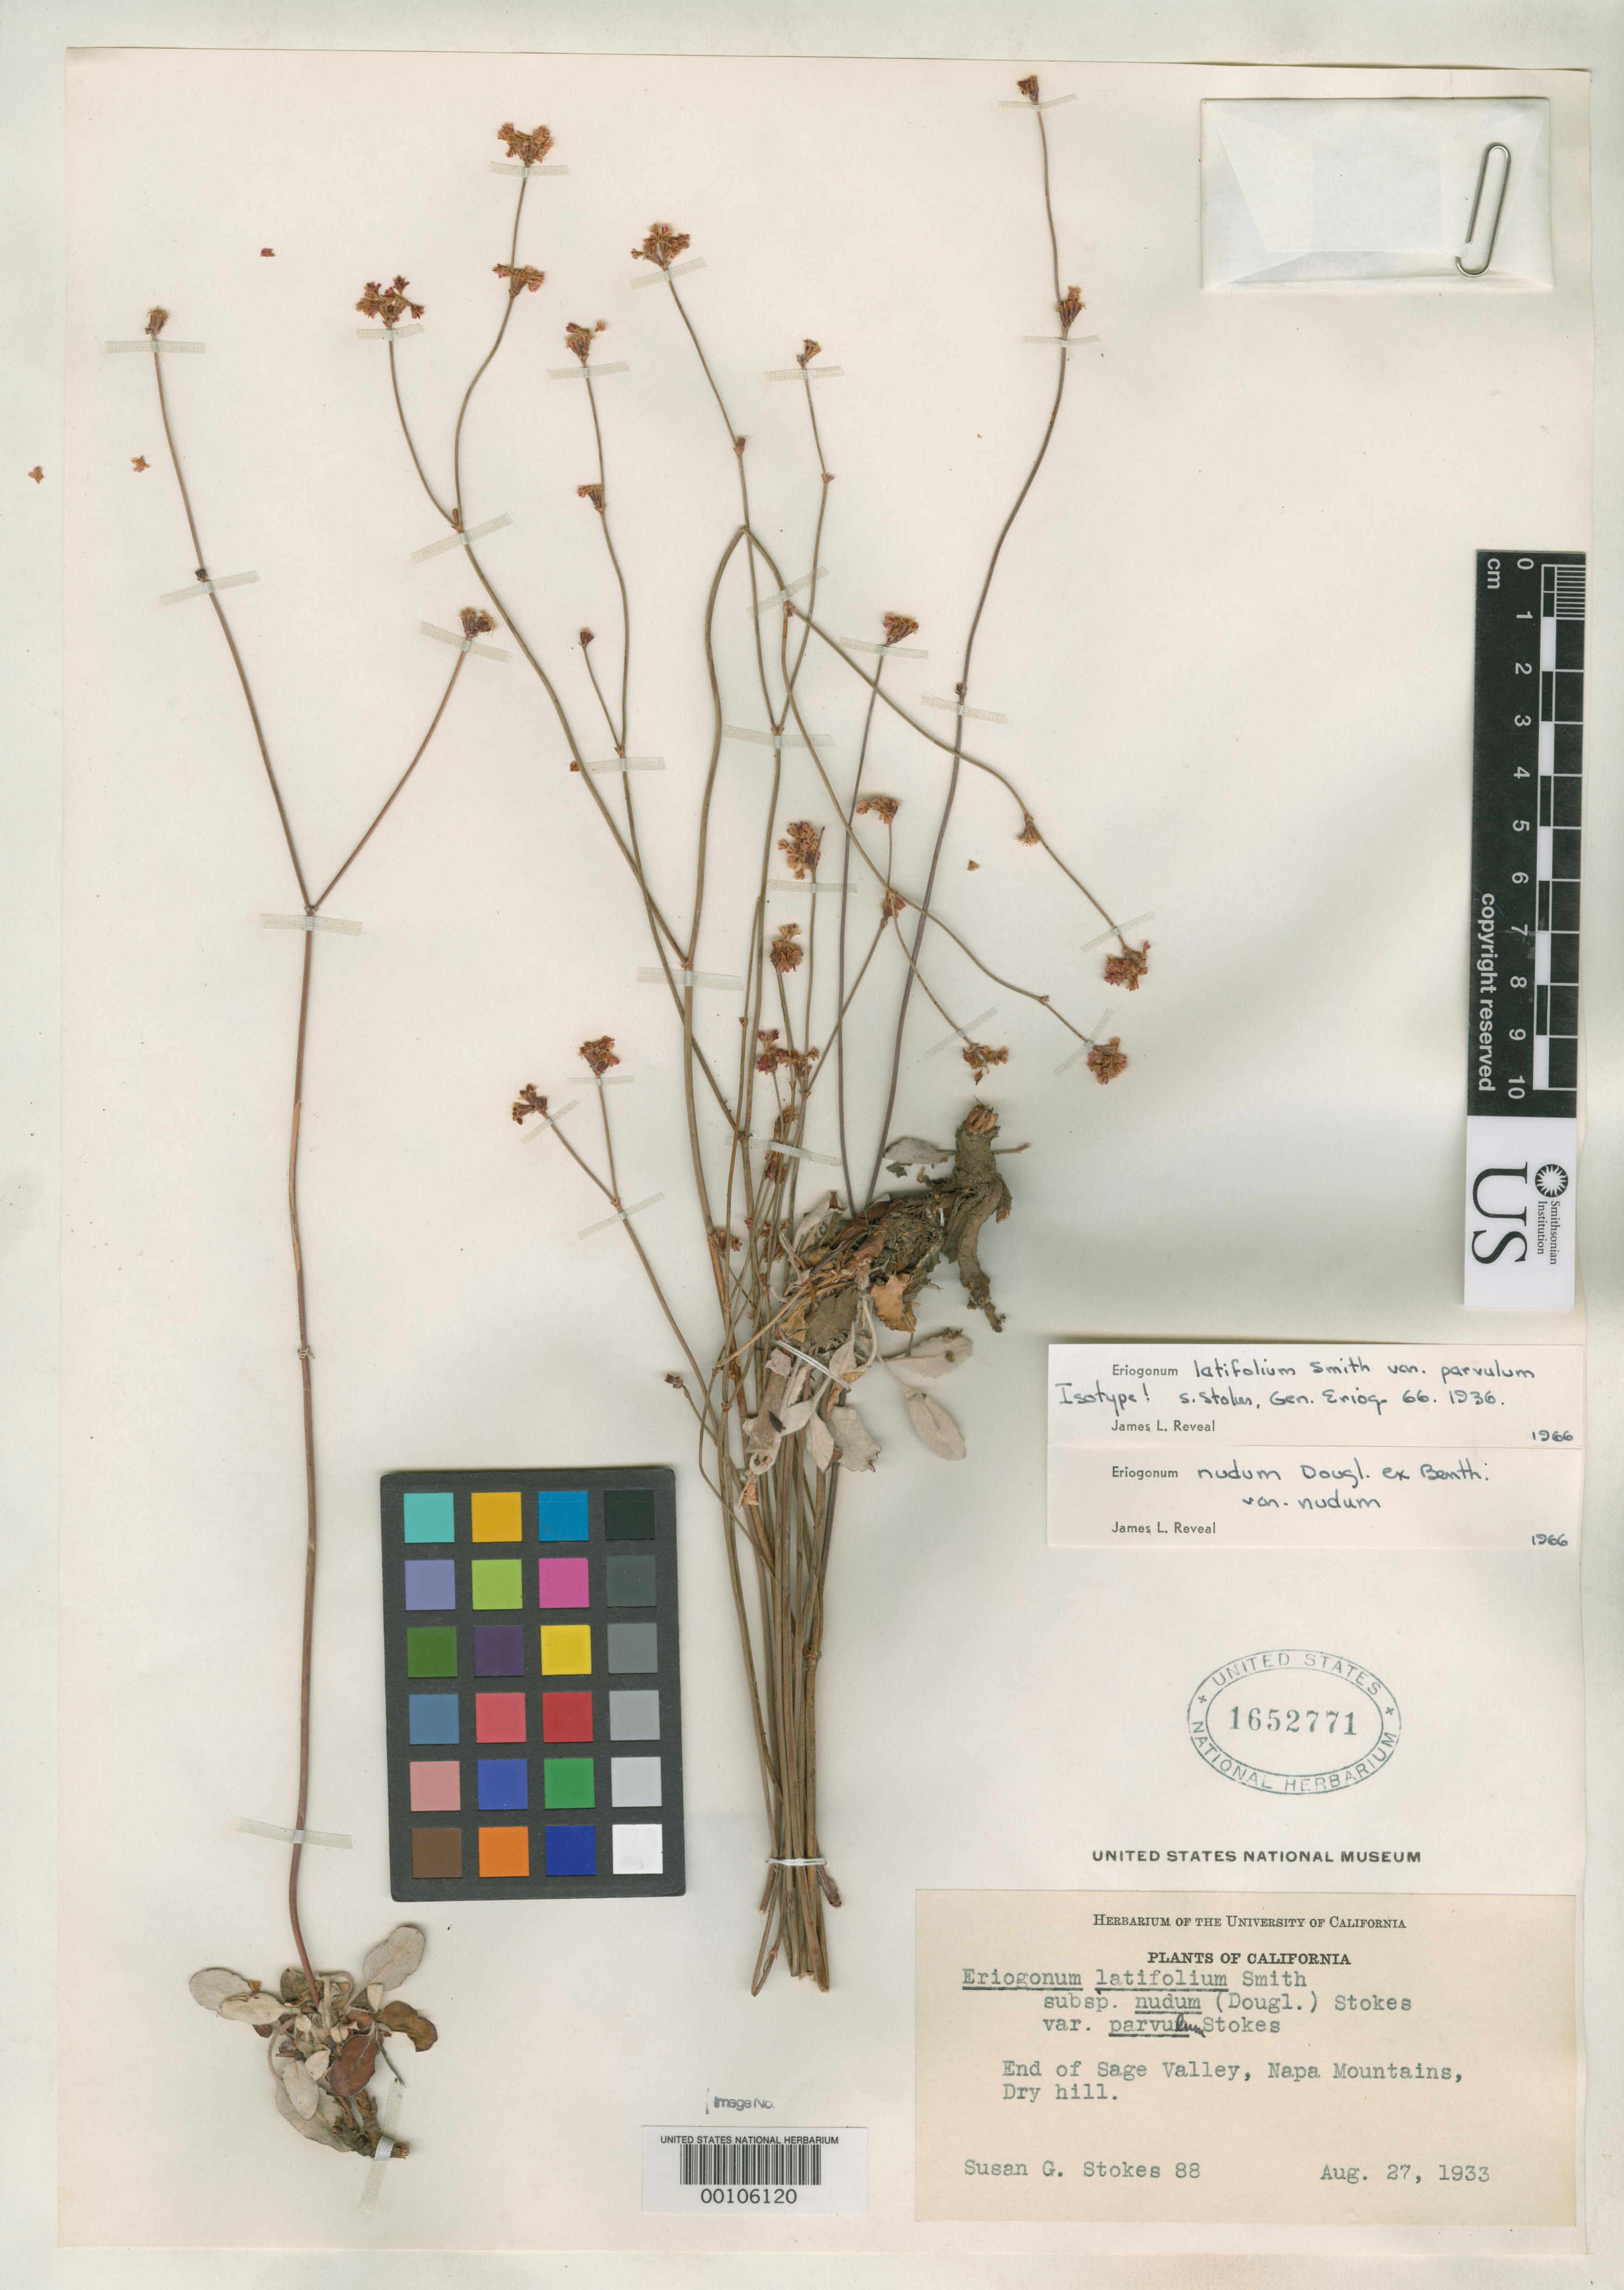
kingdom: Plantae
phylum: Tracheophyta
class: Magnoliopsida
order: Caryophyllales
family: Polygonaceae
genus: Eriogonum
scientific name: Eriogonum latifolium var. parvulum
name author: S. Stokes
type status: Isotype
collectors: S. G. Stokes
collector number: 88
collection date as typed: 27 Aug 1933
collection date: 1933-08-27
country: United States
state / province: California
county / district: Napa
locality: Sage Valley, Napa Mts.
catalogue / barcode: US 1652771